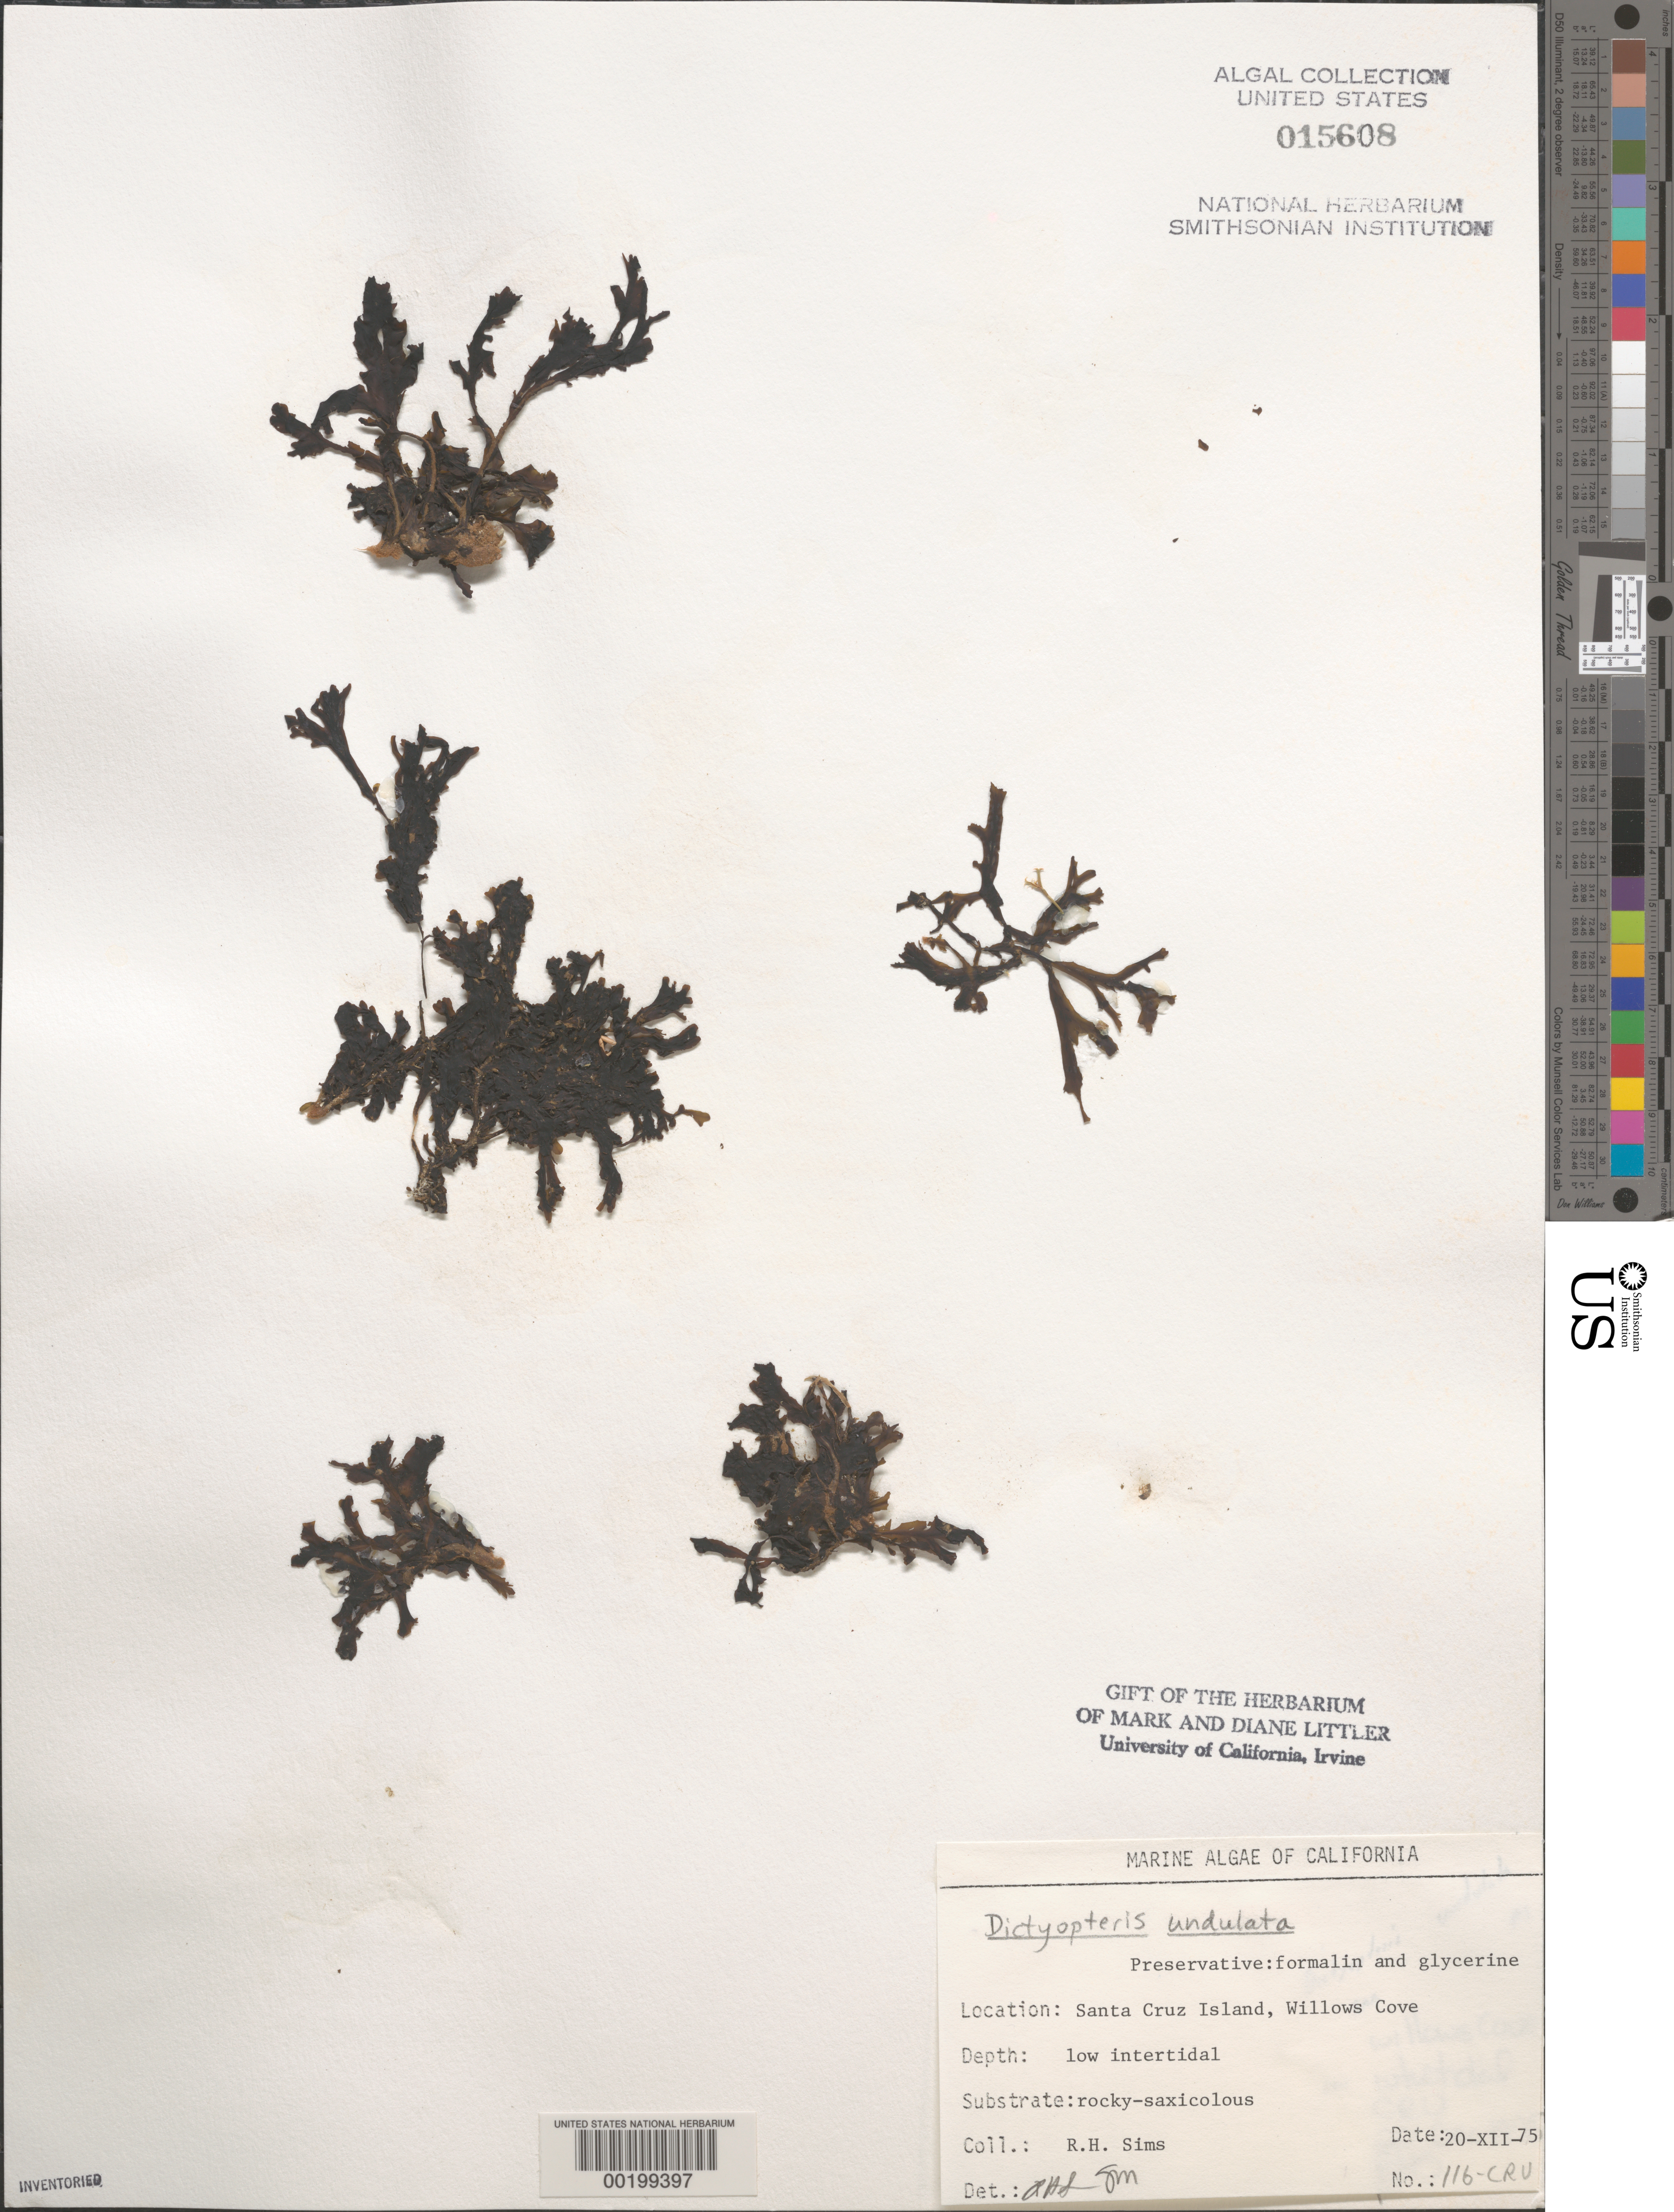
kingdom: Chromista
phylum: Ochrophyta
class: Phaeophyceae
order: Dictyotales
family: Dictyotaceae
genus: Dictyopteris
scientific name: Dictyopteris undulata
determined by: Sims, Robert H.; Murray, S. N.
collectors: R. H. Sims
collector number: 116-cru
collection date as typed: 20 Dec 1975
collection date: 1975-12-20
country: United States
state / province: California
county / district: Santa Barbara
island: Santa Cruz Island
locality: Willows Cove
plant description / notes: BLM-SOCALBIGHT Rocky Intertidal Survey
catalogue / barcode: US 15608